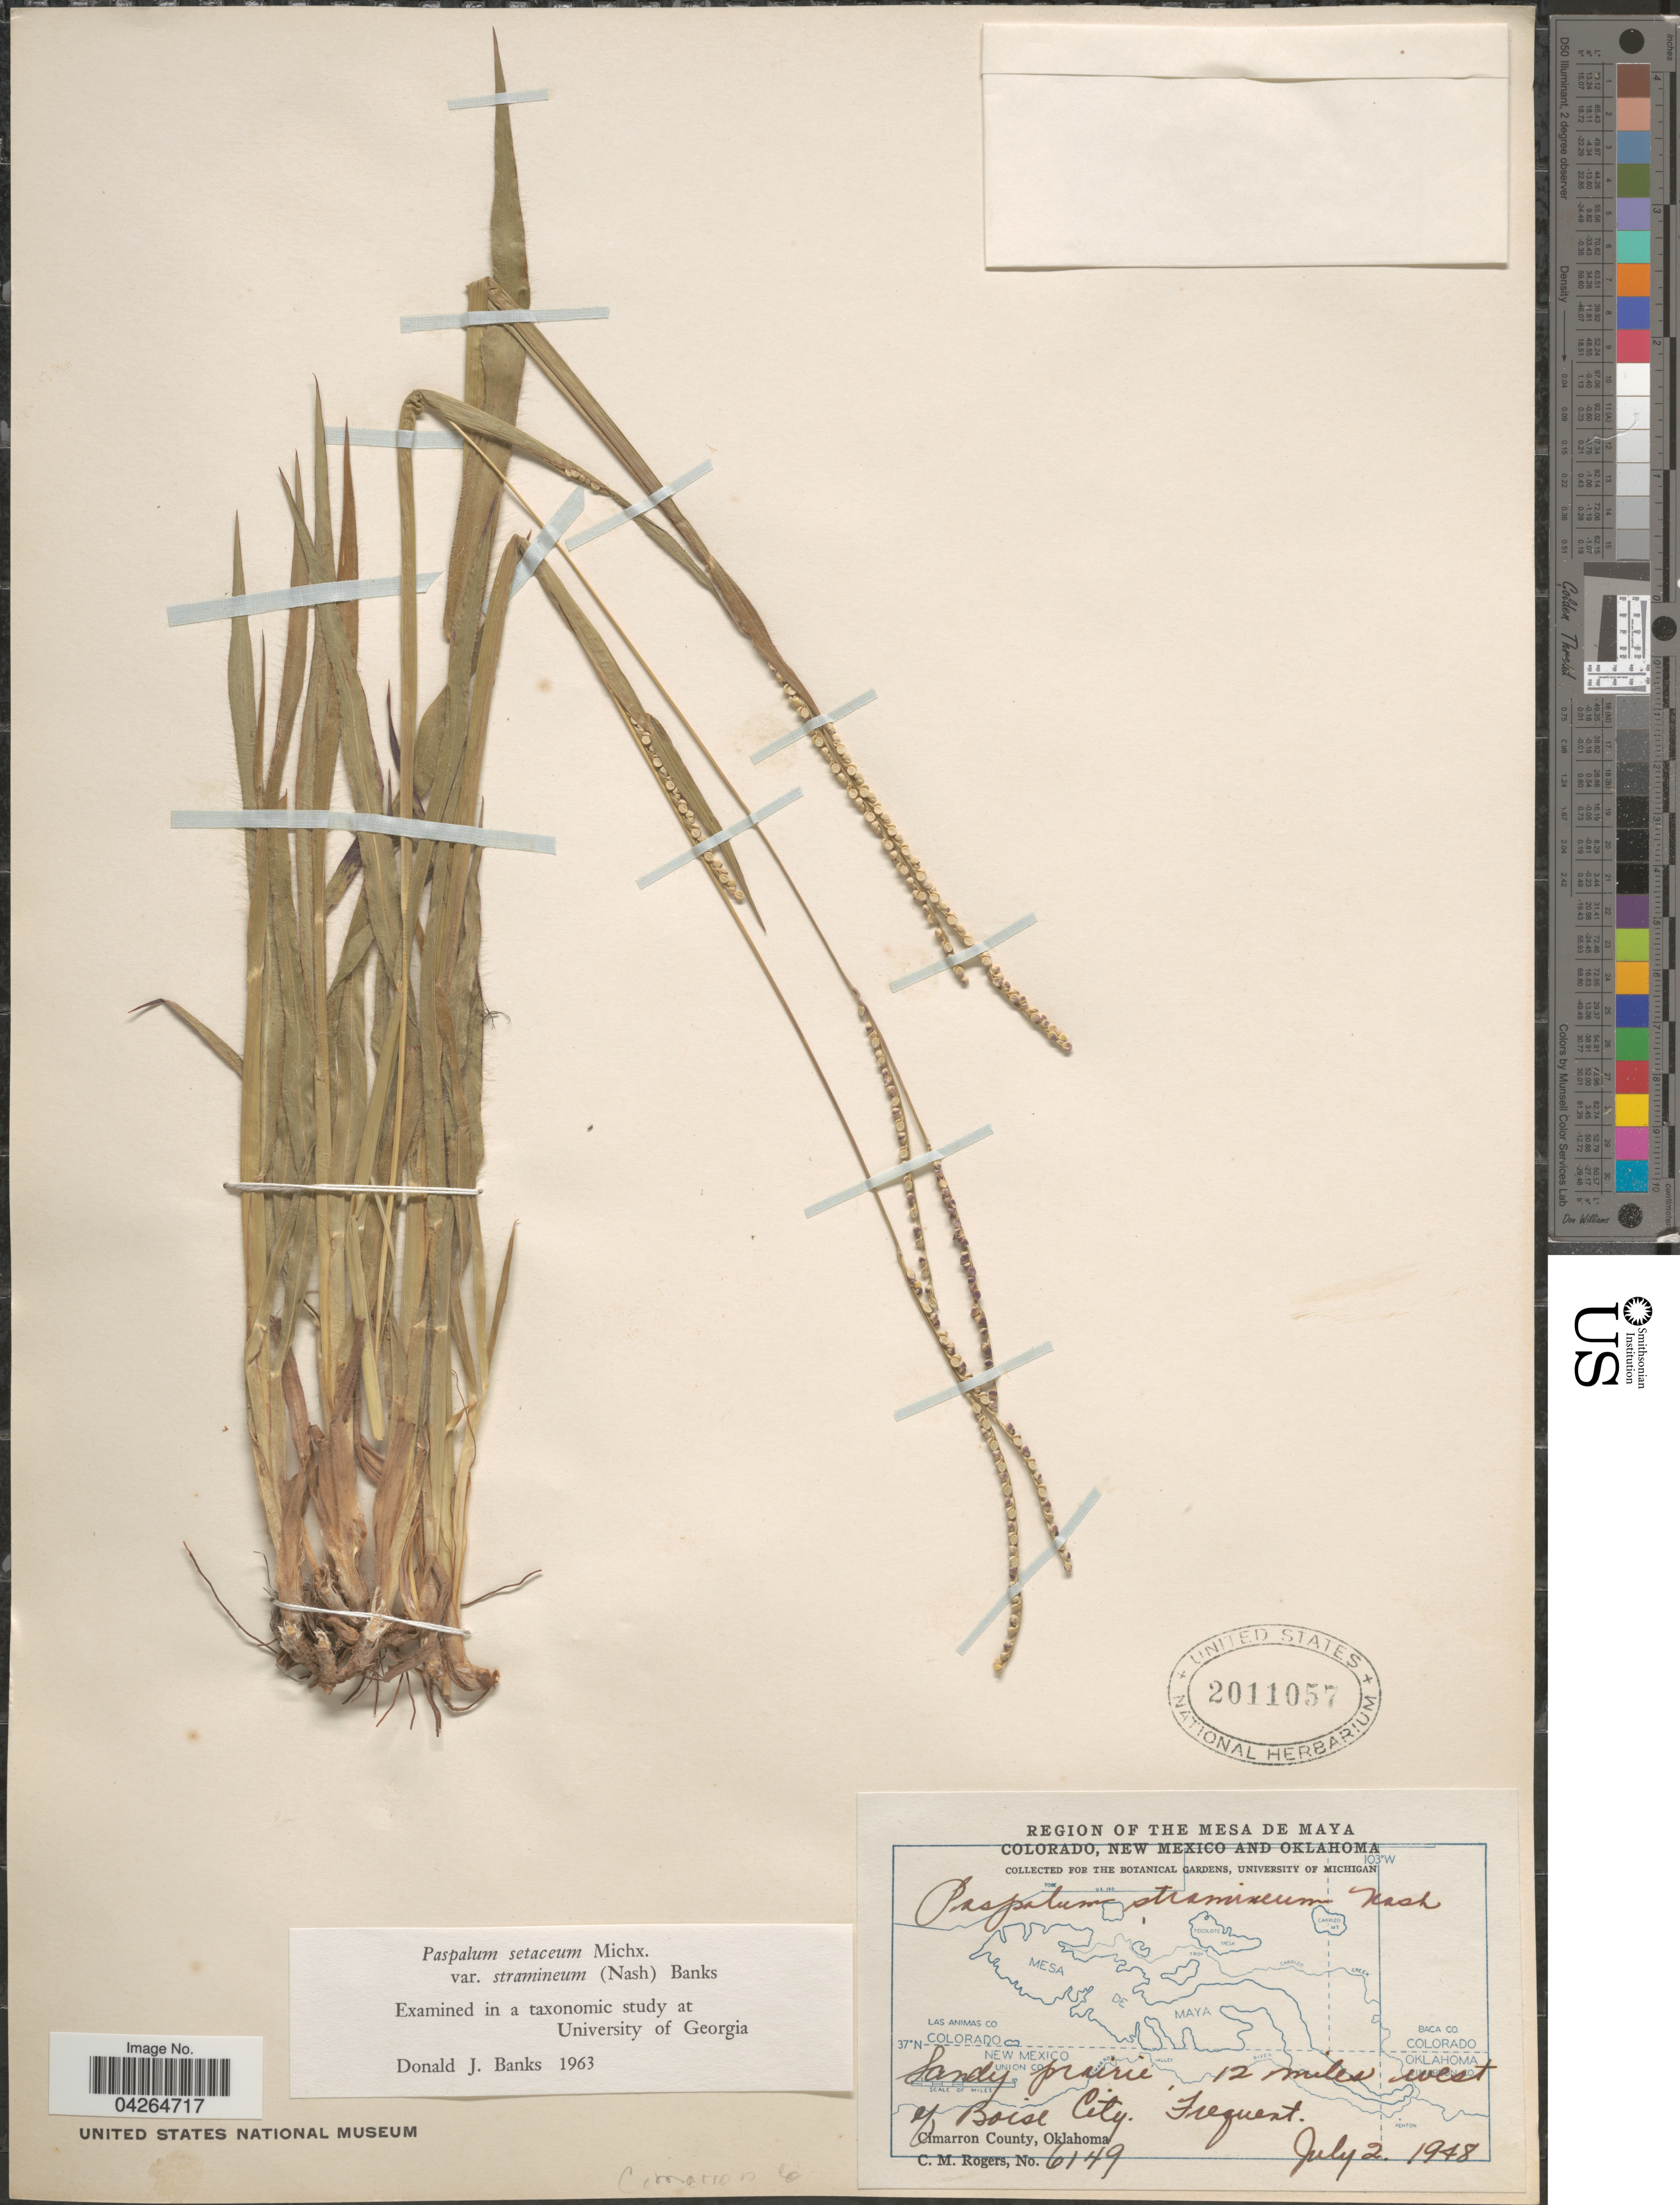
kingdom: Plantae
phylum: Tracheophyta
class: Liliopsida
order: Poales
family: Poaceae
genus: Paspalum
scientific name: Paspalum setaceum var. stramineum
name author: (Nash) D.J. Banks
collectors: C. M. Rogers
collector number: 6149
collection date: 1948-07-02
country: United States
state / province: Oklahoma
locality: The Mesa de Maya. 12 miles west of Boise City. Cimarron County.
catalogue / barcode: US 2011057